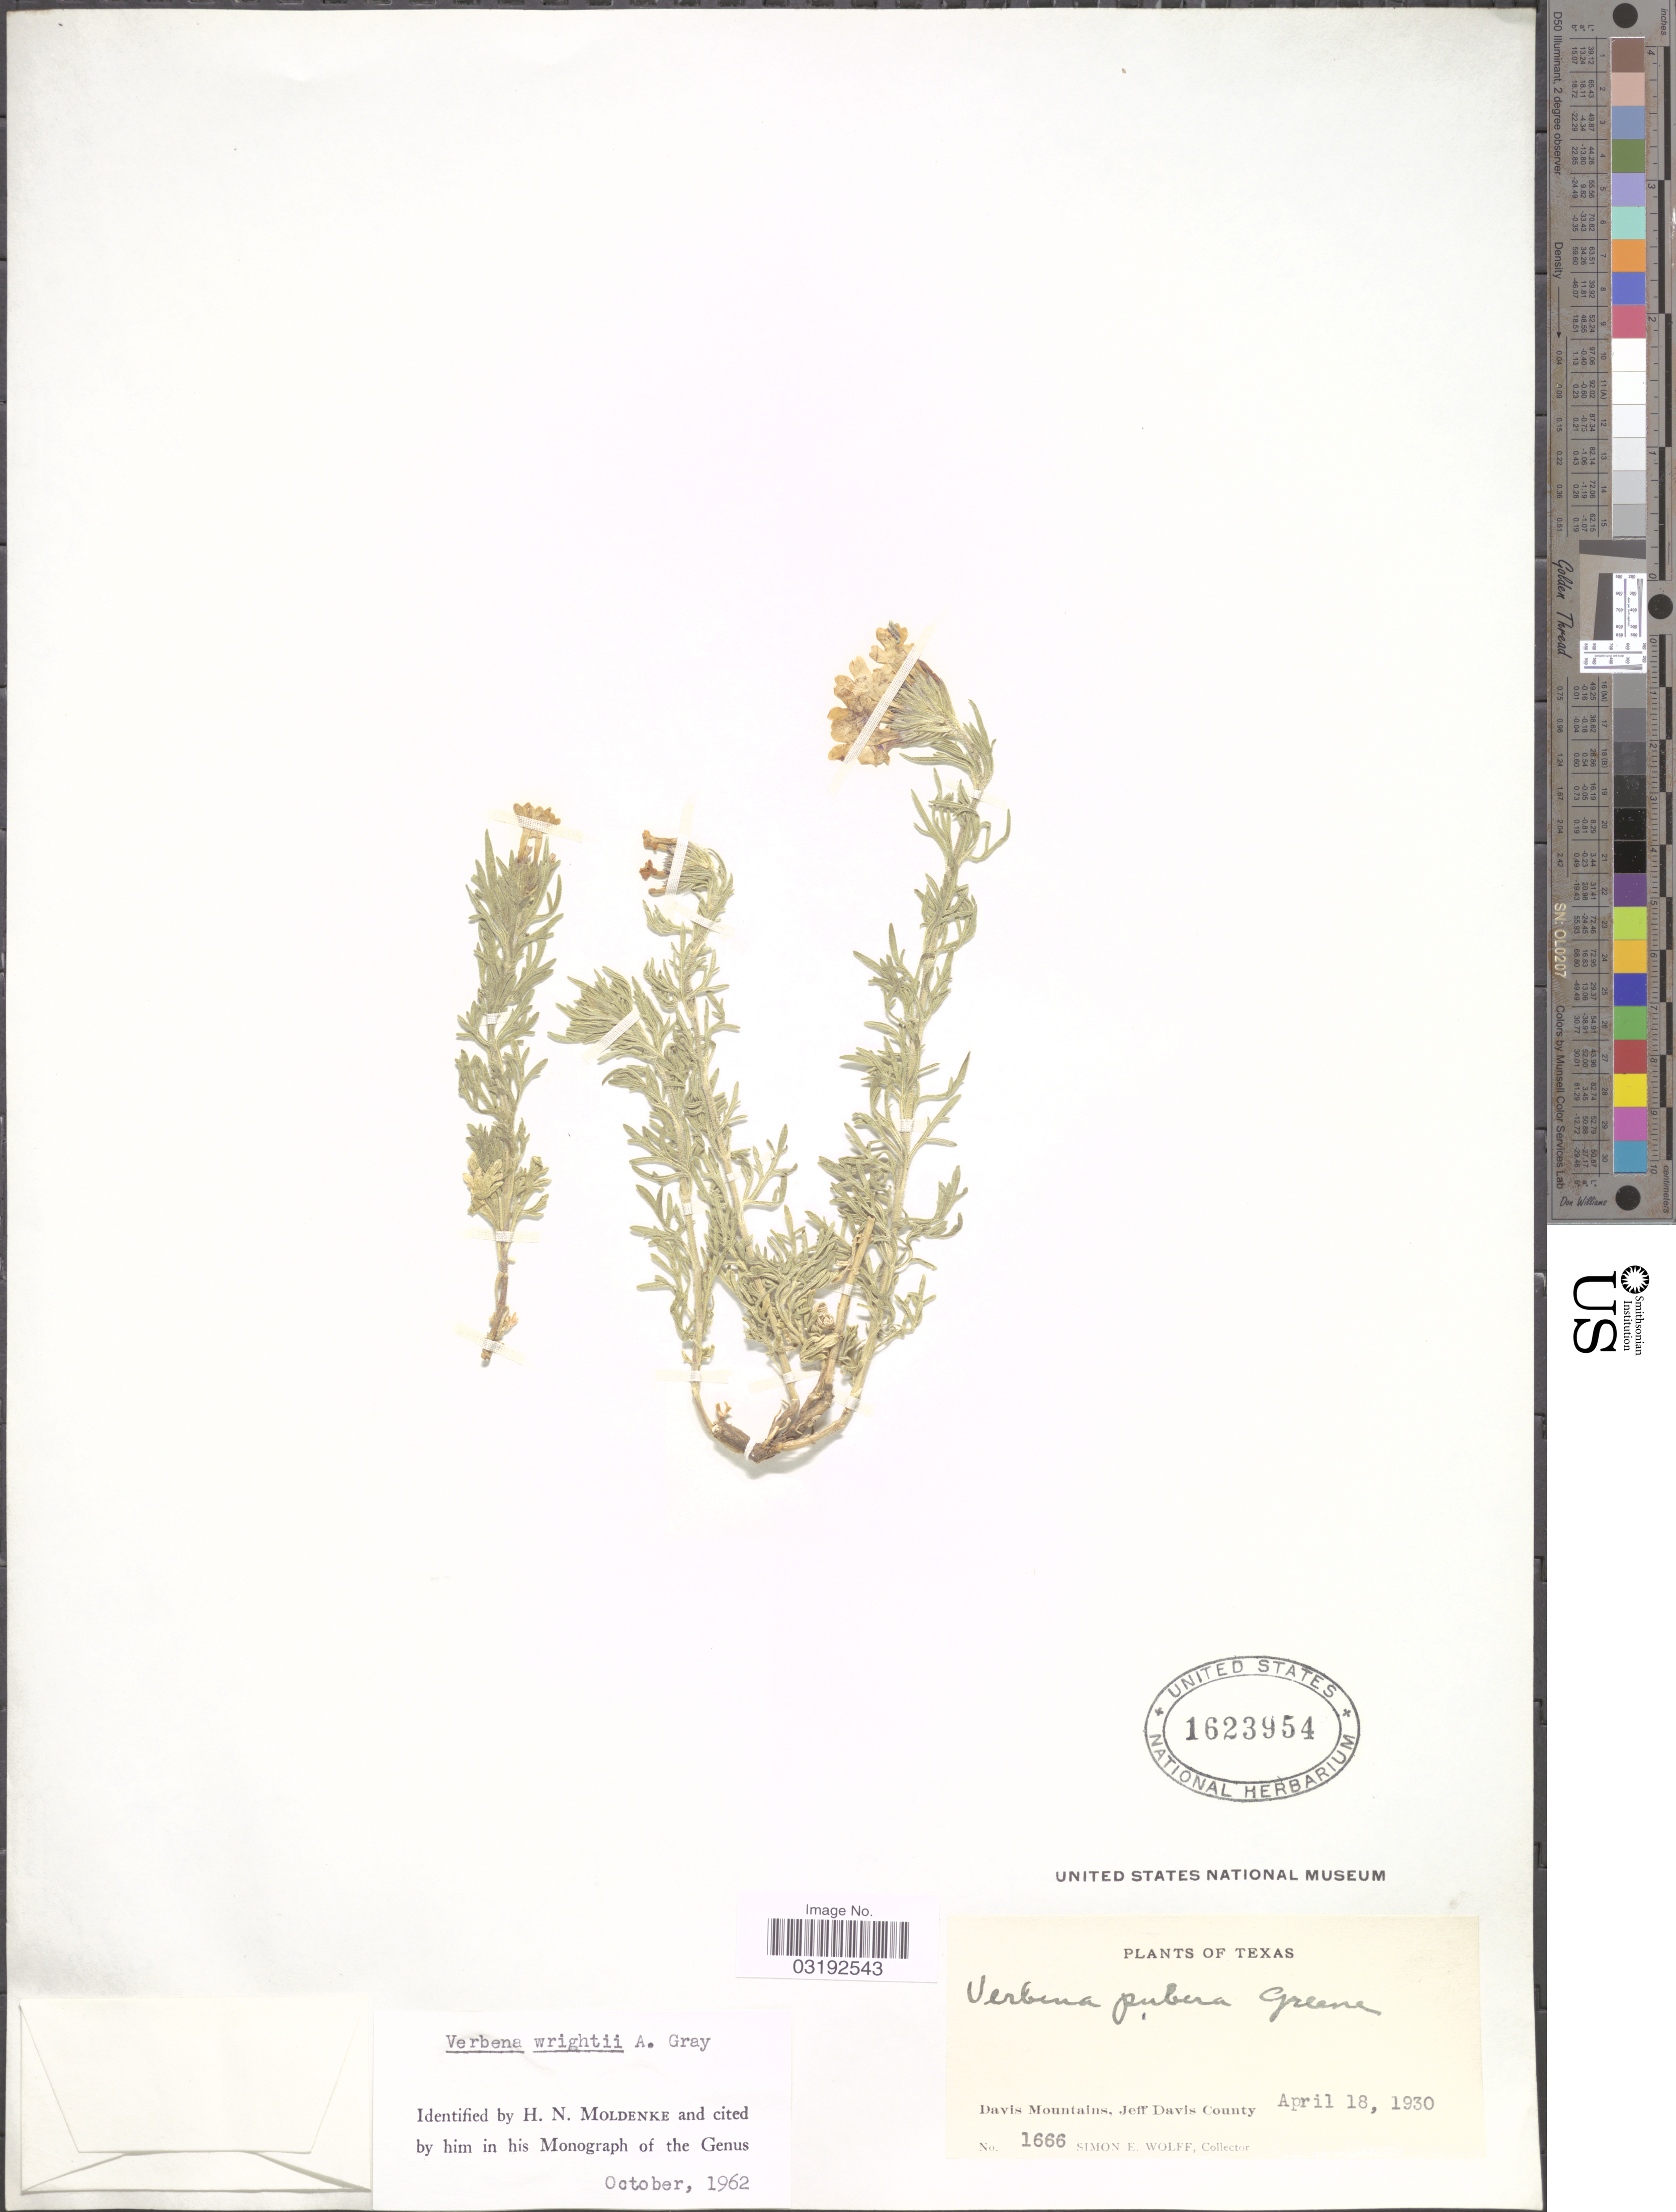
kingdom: Plantae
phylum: Tracheophyta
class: Magnoliopsida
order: Lamiales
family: Verbenaceae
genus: Verbena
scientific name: Verbena wrightii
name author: A. Gray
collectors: S. E. Wolff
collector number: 1666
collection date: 1930-04-18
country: United States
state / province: Texas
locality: Davis Mountains, Jeff Davis County.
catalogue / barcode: US 1623954